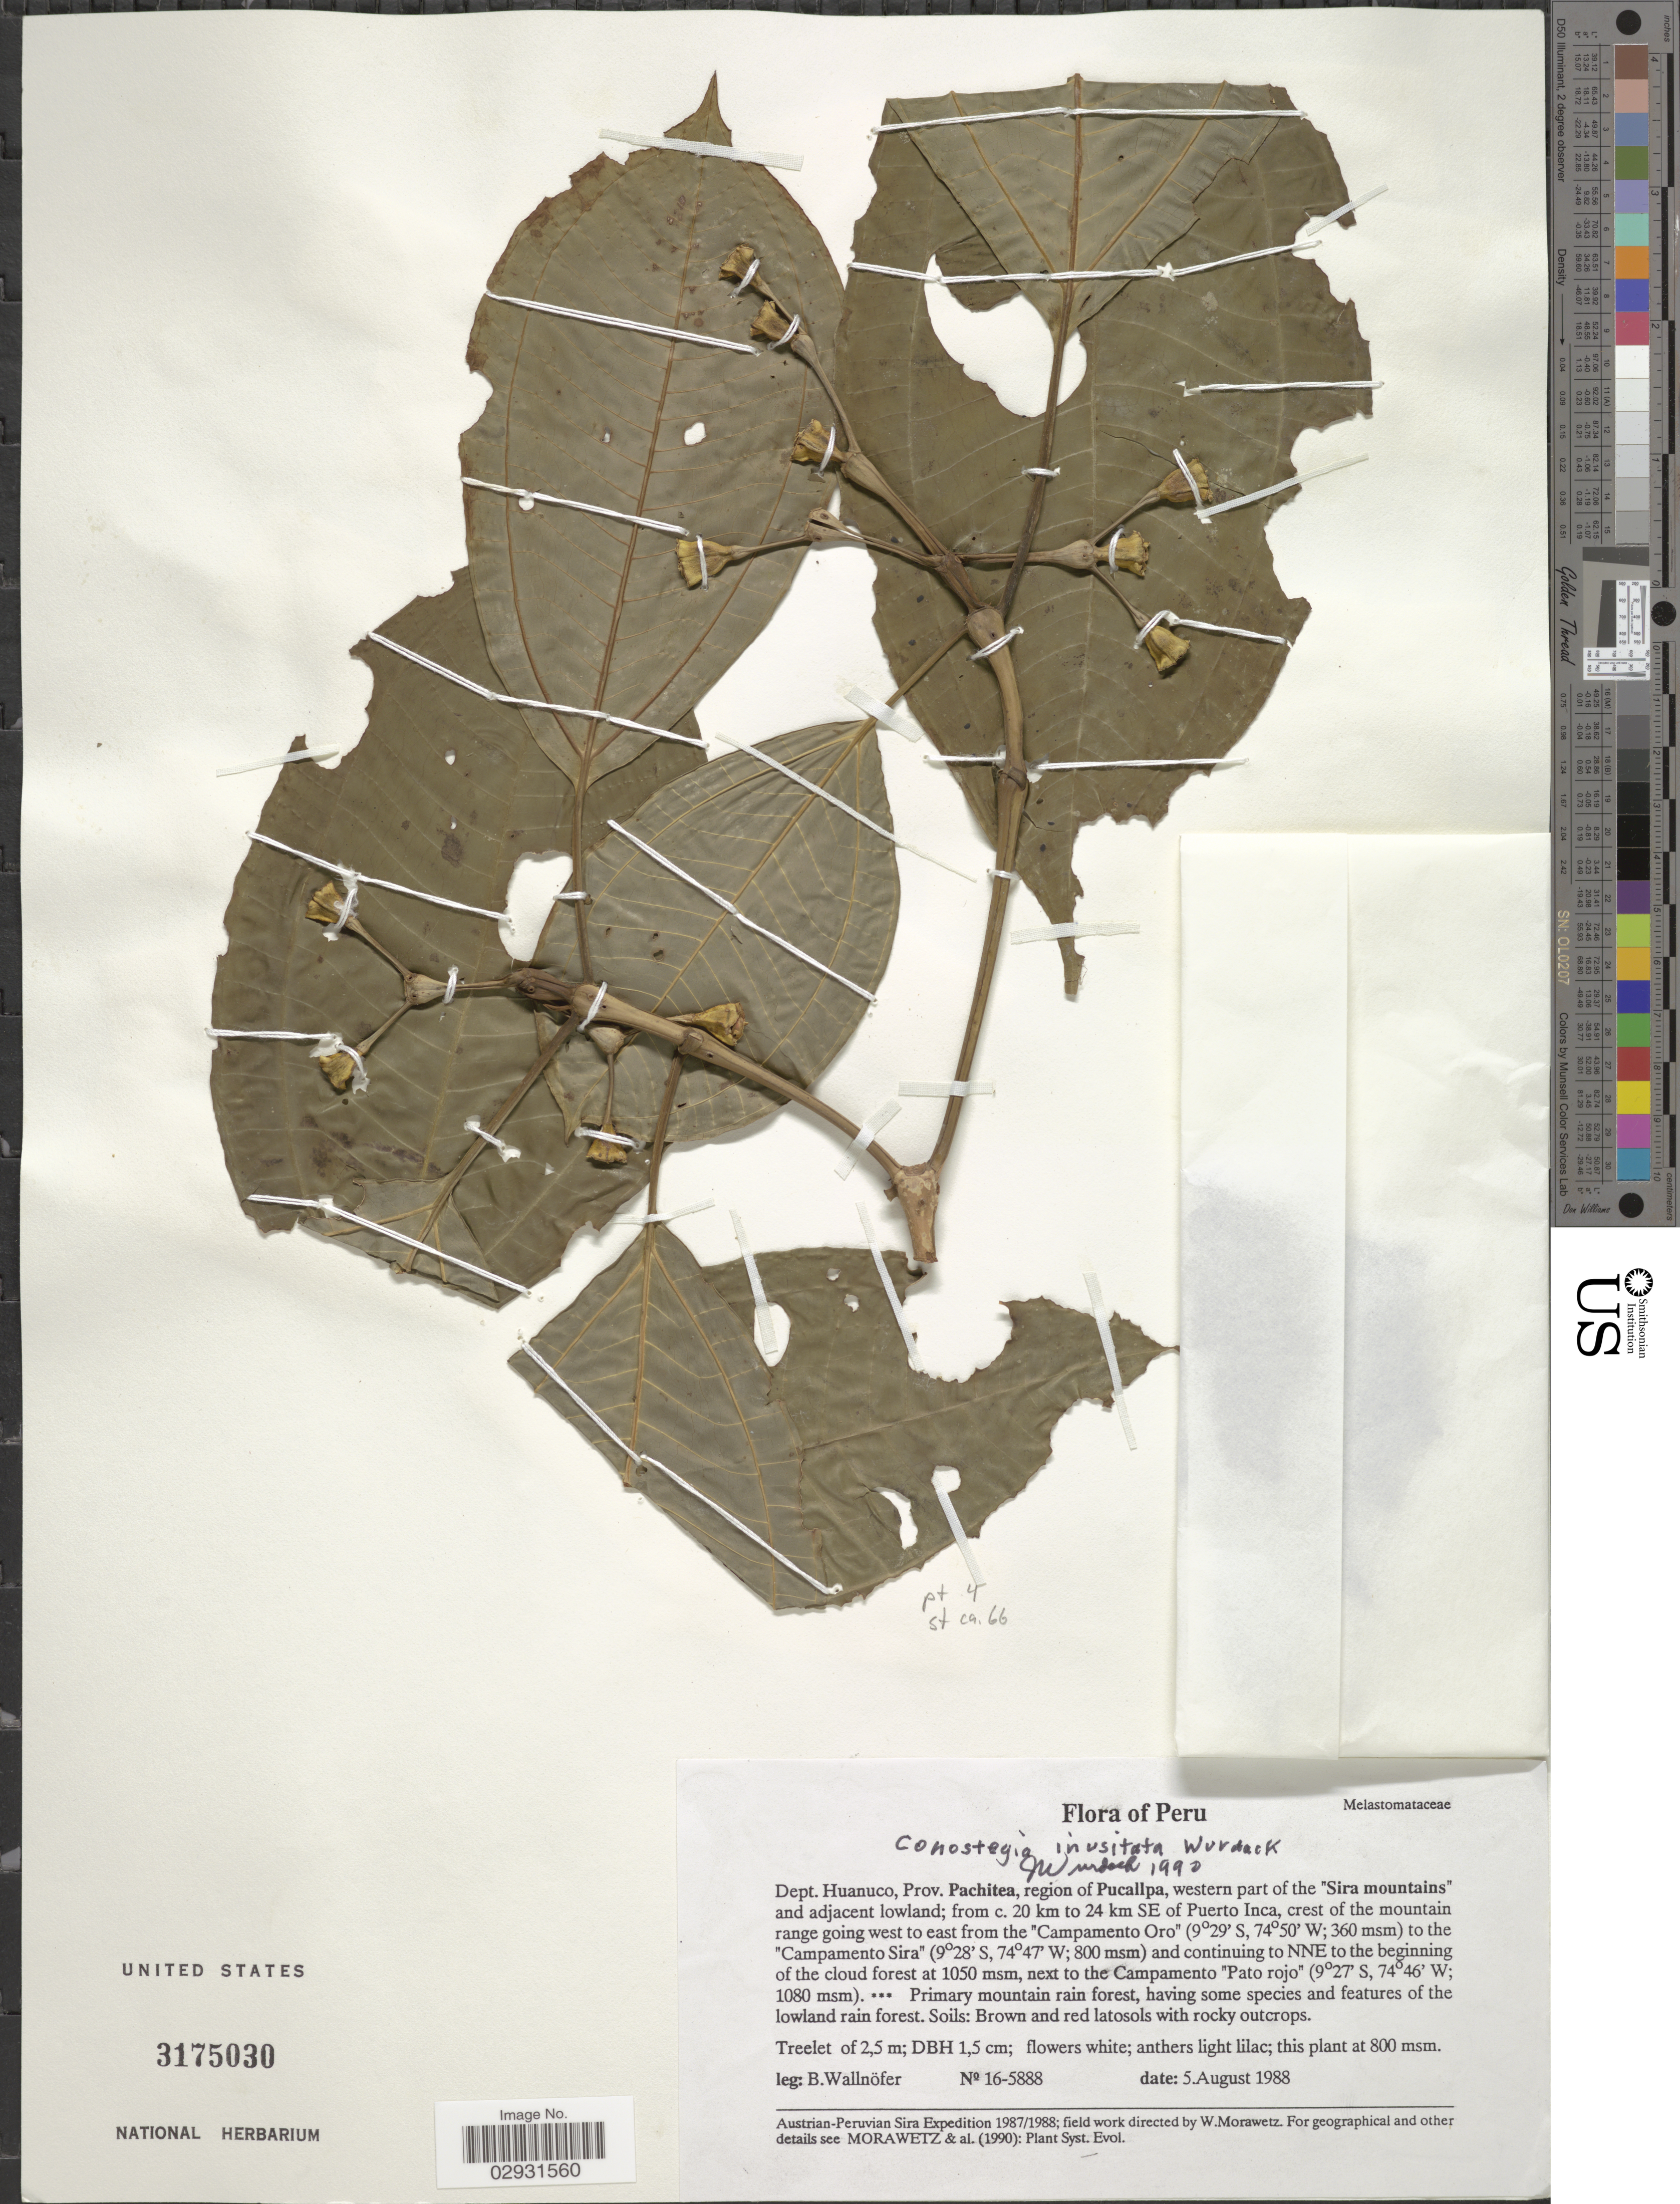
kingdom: Plantae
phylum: Tracheophyta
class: Magnoliopsida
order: Myrtales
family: Melastomataceae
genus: Miconia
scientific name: Miconia inusitata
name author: (Wurdack) Michelang. & R. Goldenb.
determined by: Michelangeli, F. A.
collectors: B. Wallnöfer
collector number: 16-5888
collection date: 1988-08-05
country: Peru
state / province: Huánuco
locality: Dept. Huanuco, Prov. Pachitea, region of Pucallpa, western part of the "Sira mountains" and adjacent lowland; c. 24 km SE to c. 26 km ESE of Puerto Inca, from the beginning of the mountain rain forest next to the "Campamento Pato Rojo".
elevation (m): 800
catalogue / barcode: US 3175030